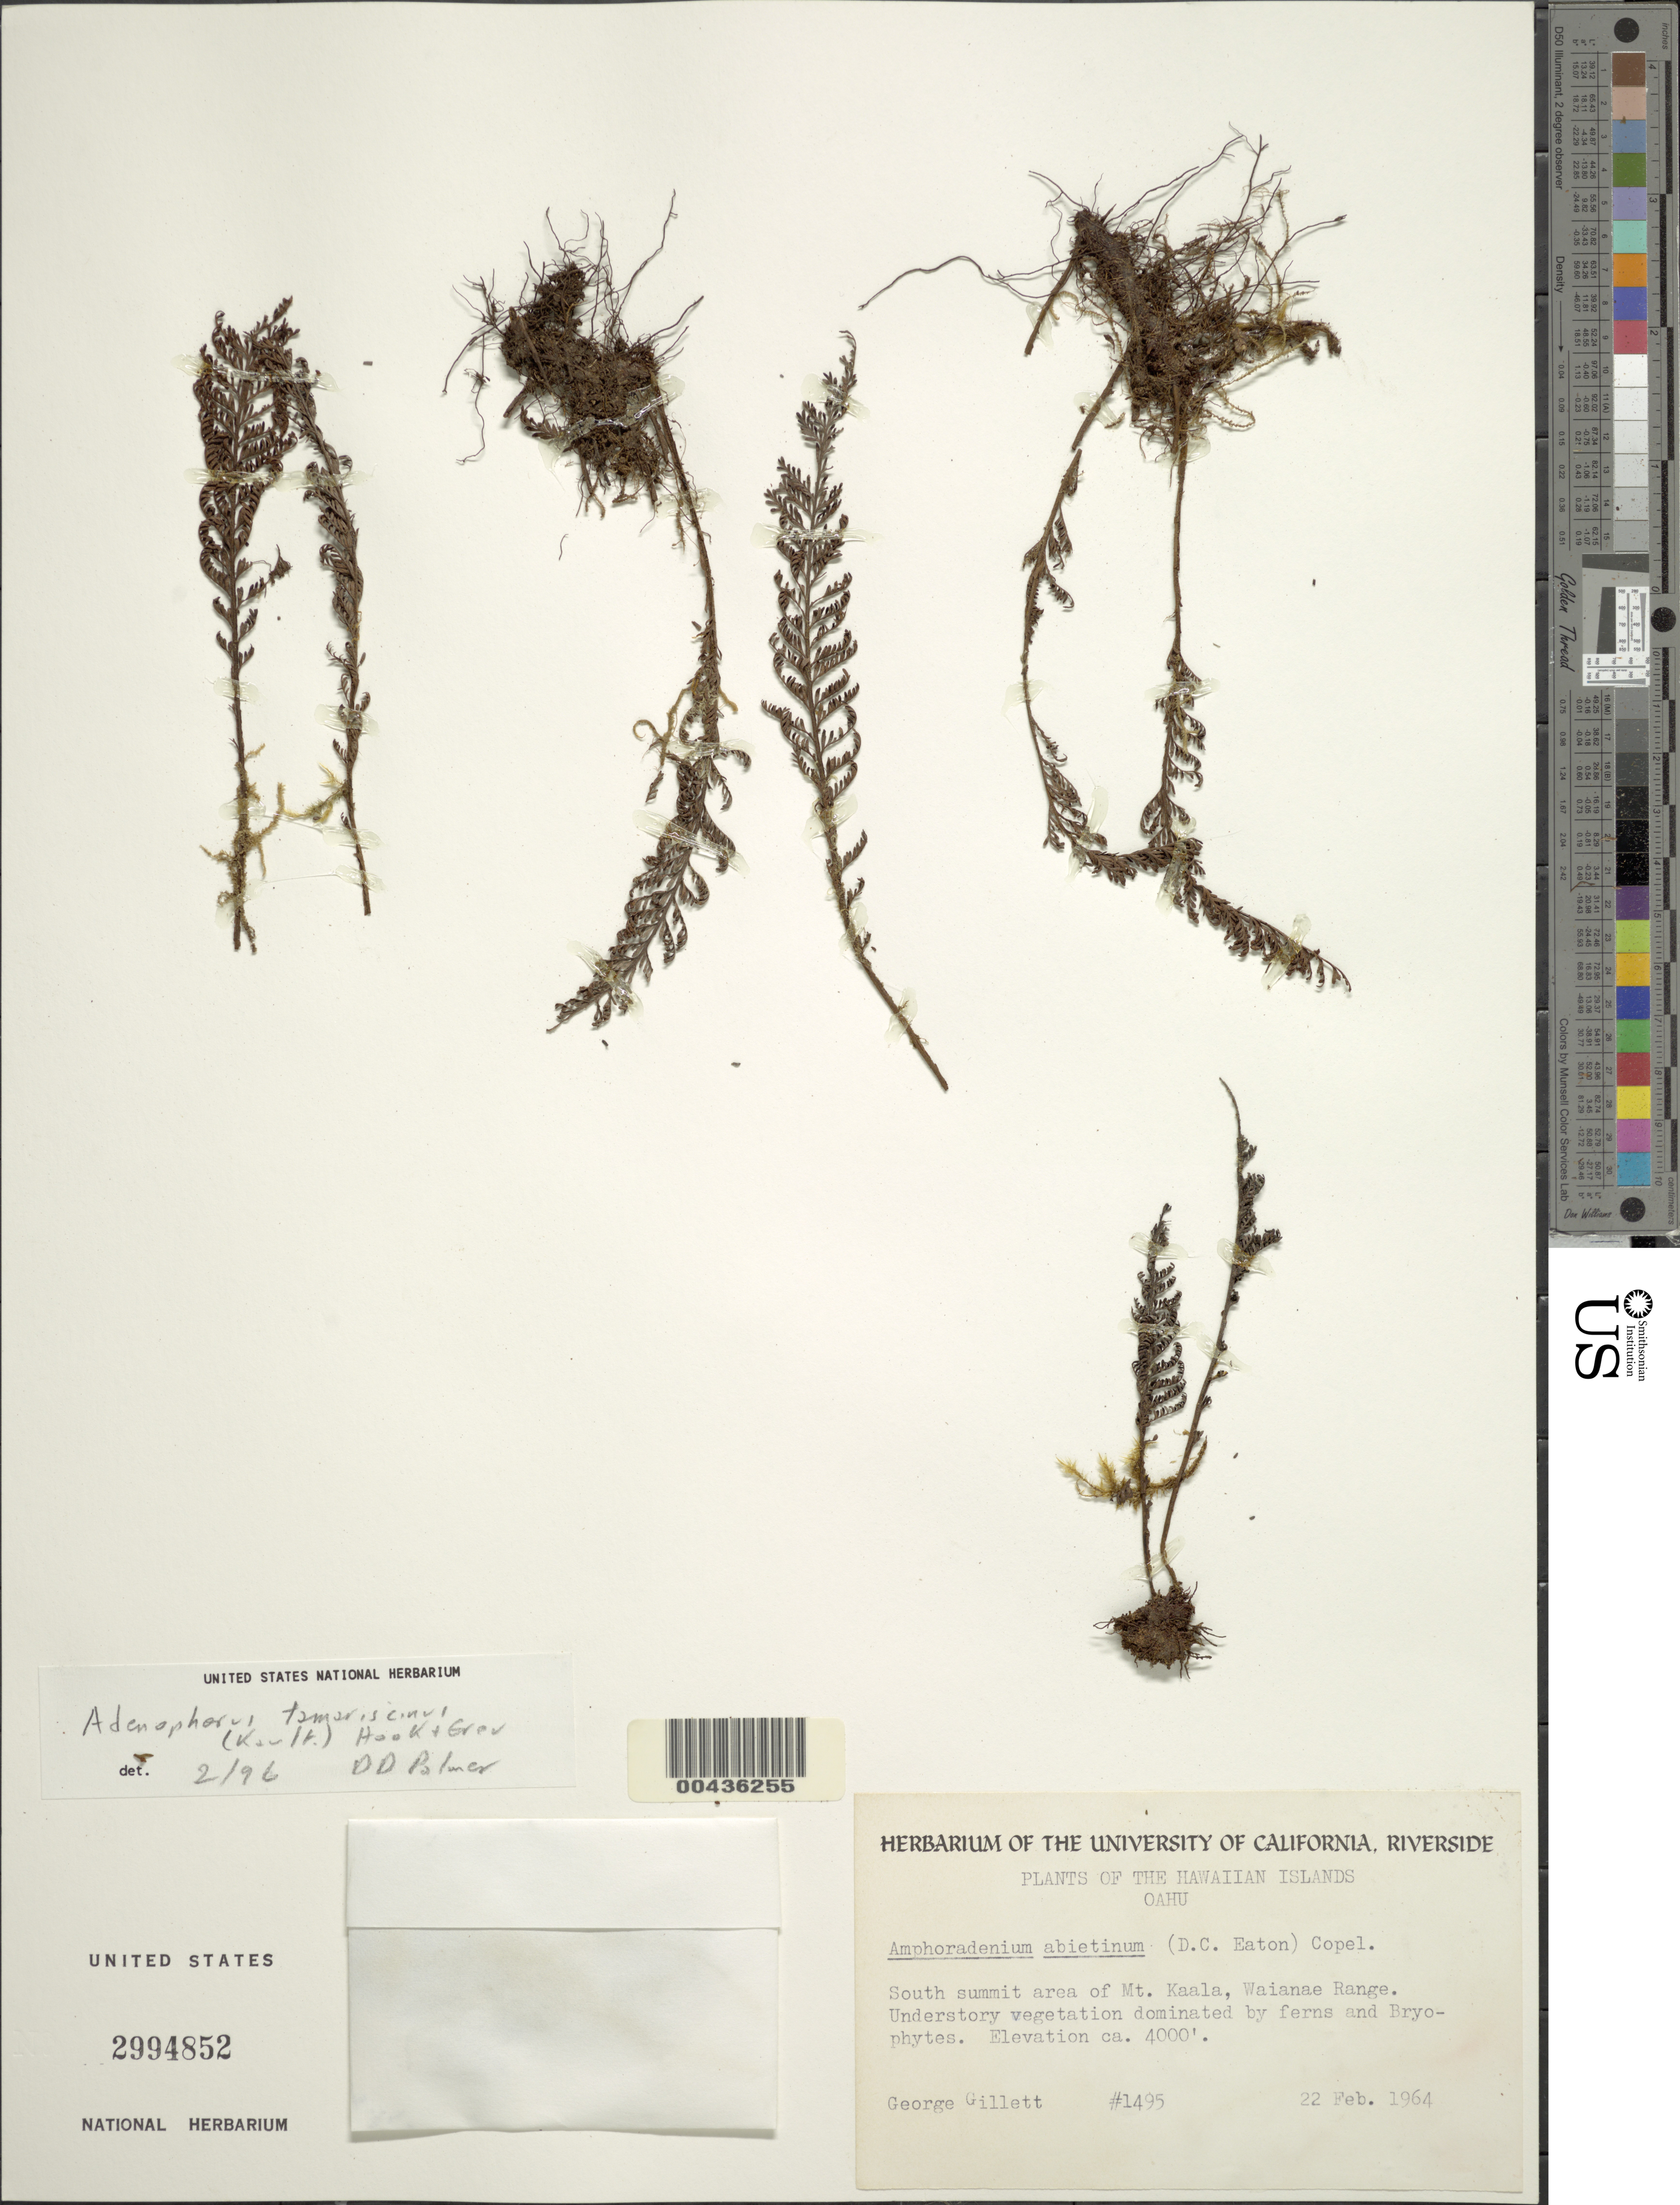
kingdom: Plantae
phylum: Tracheophyta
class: Polypodiopsida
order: Polypodiales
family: Polypodiaceae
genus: Adenophorus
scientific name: Adenophorus tamariscinus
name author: Hook. & Grev.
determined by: Palmer, D. D.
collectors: G. Gillett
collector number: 1495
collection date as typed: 22 Feb 1964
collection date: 1964-02-22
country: United States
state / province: Hawaii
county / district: Honolulu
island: Oahu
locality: S summit area of Mt. Kaala, Waianae Range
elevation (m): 1219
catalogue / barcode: US 2994852